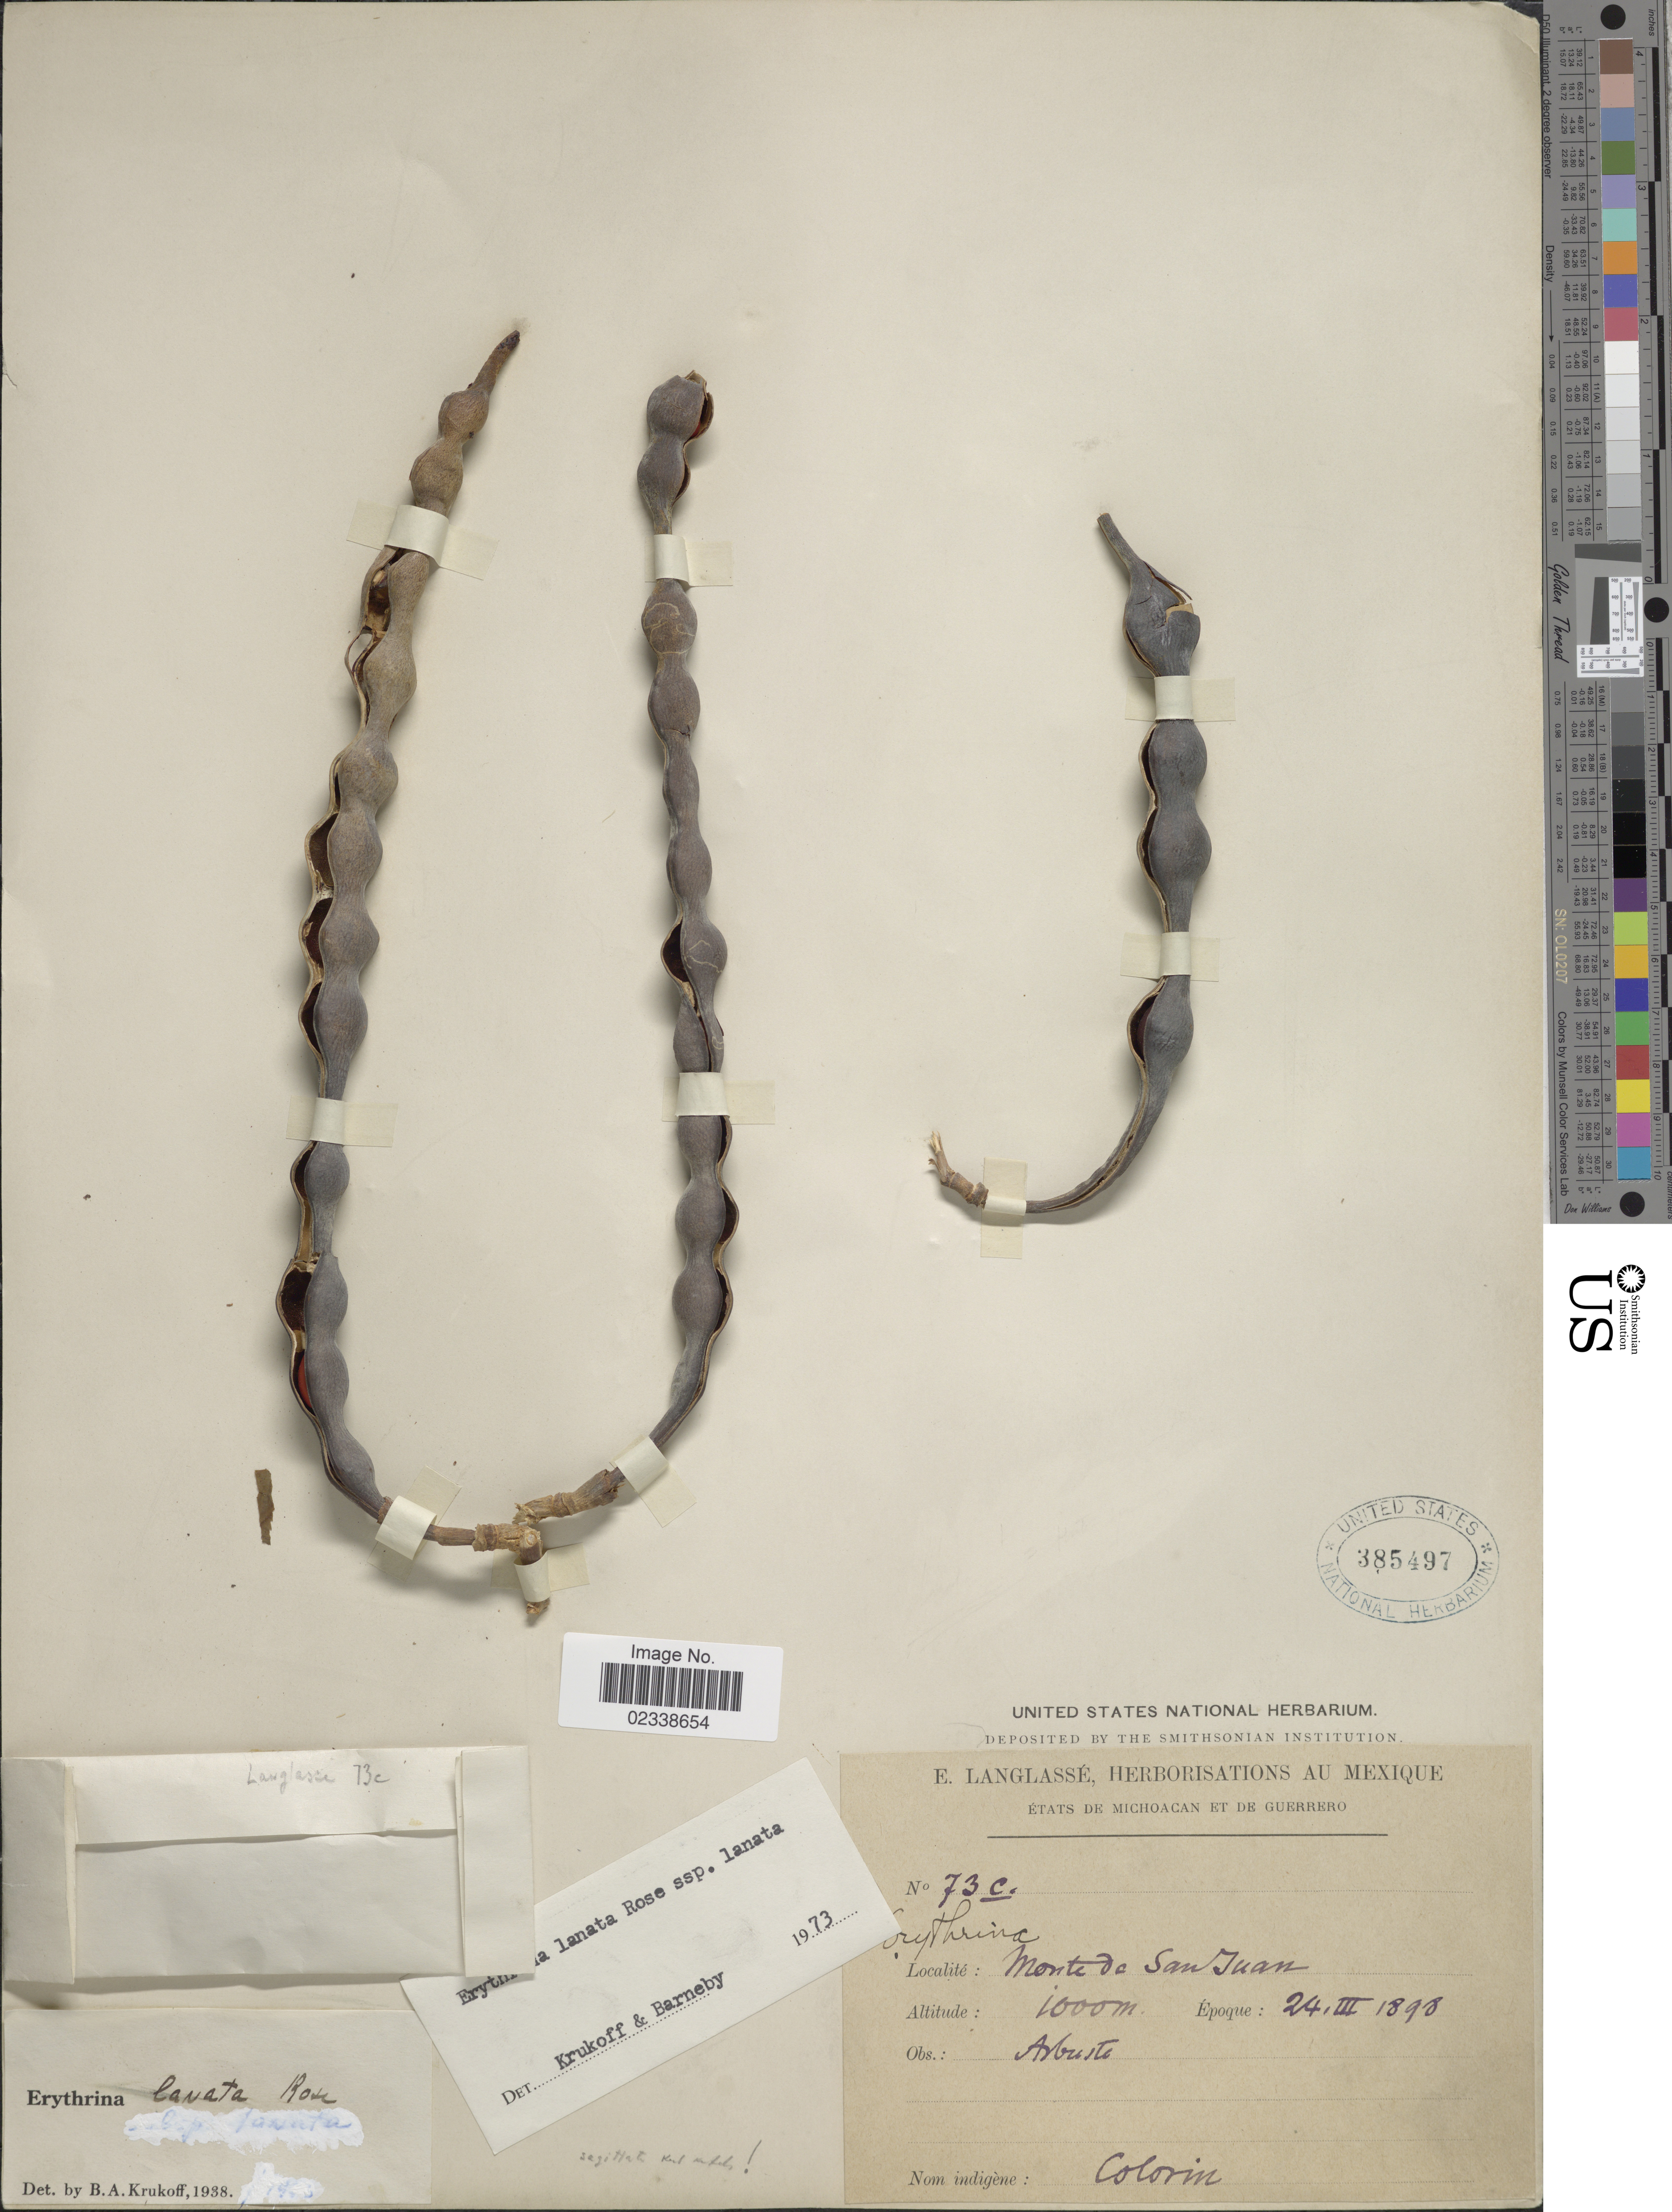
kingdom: Plantae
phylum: Tracheophyta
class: Magnoliopsida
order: Fabales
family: Fabaceae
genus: Erythrina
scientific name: Erythrina lanata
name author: Rose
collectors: E. Langlassé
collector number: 73C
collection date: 1898-03-24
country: Mexico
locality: Etats de Michoacan et Guerrero, Monte de San Juan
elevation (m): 1000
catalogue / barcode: US 385497